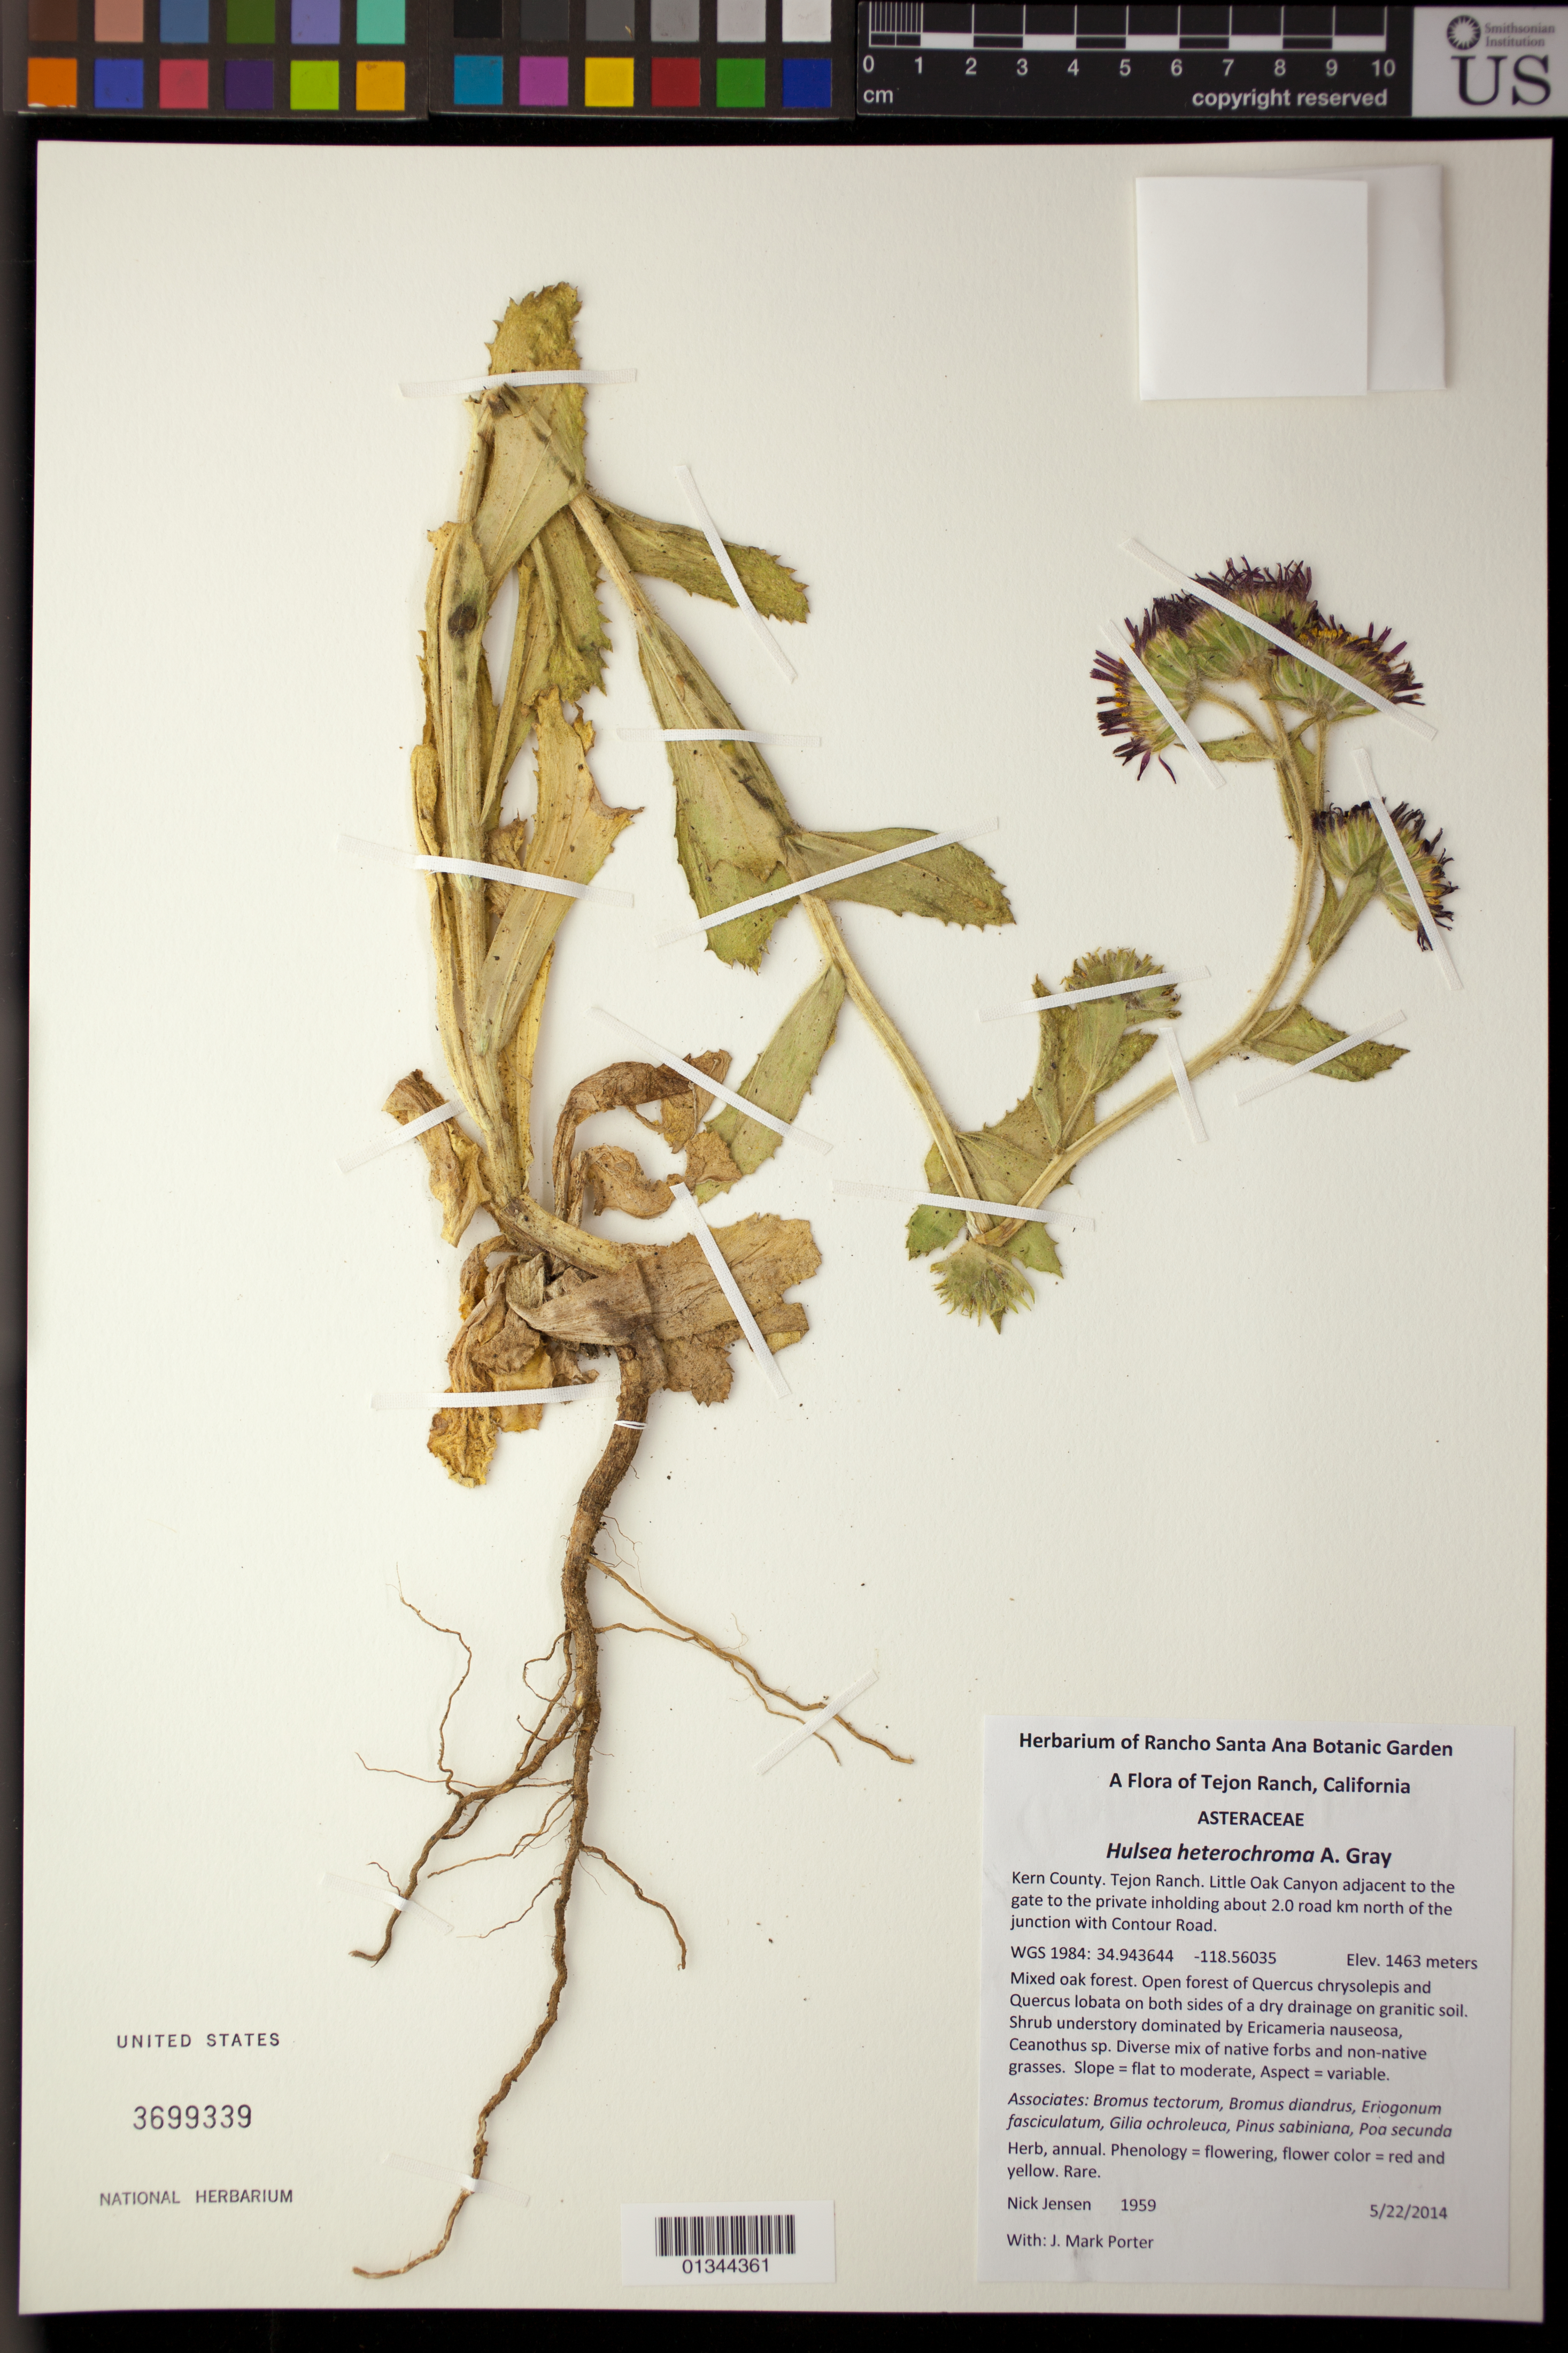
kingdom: Plantae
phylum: Tracheophyta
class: Magnoliopsida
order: Asterales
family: Asteraceae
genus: Hulsea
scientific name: Hulsea heterochroma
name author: A. Gray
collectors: N. Jensen & J. M. Porter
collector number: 1959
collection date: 2014-05-22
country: United States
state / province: California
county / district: Kern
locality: Tejon Ranch, Little Oak Canyon adjacent to the gate to the private inholding about 2.0 road km north of the junction with Contour Road.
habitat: Mixed oak forest. Open forest of Quercus chrysolepis and Quercus lobata on both sides of a dry drainage on granitic soil. Shrub understory dominated by Ericameria nauseosa, Ceanothus sp. Diverse mix of native forbs and non-native grasses. Slope=flat to moderate, Aspect=variable.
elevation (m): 1463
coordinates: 34.943644, -118.56035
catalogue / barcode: US 3699339